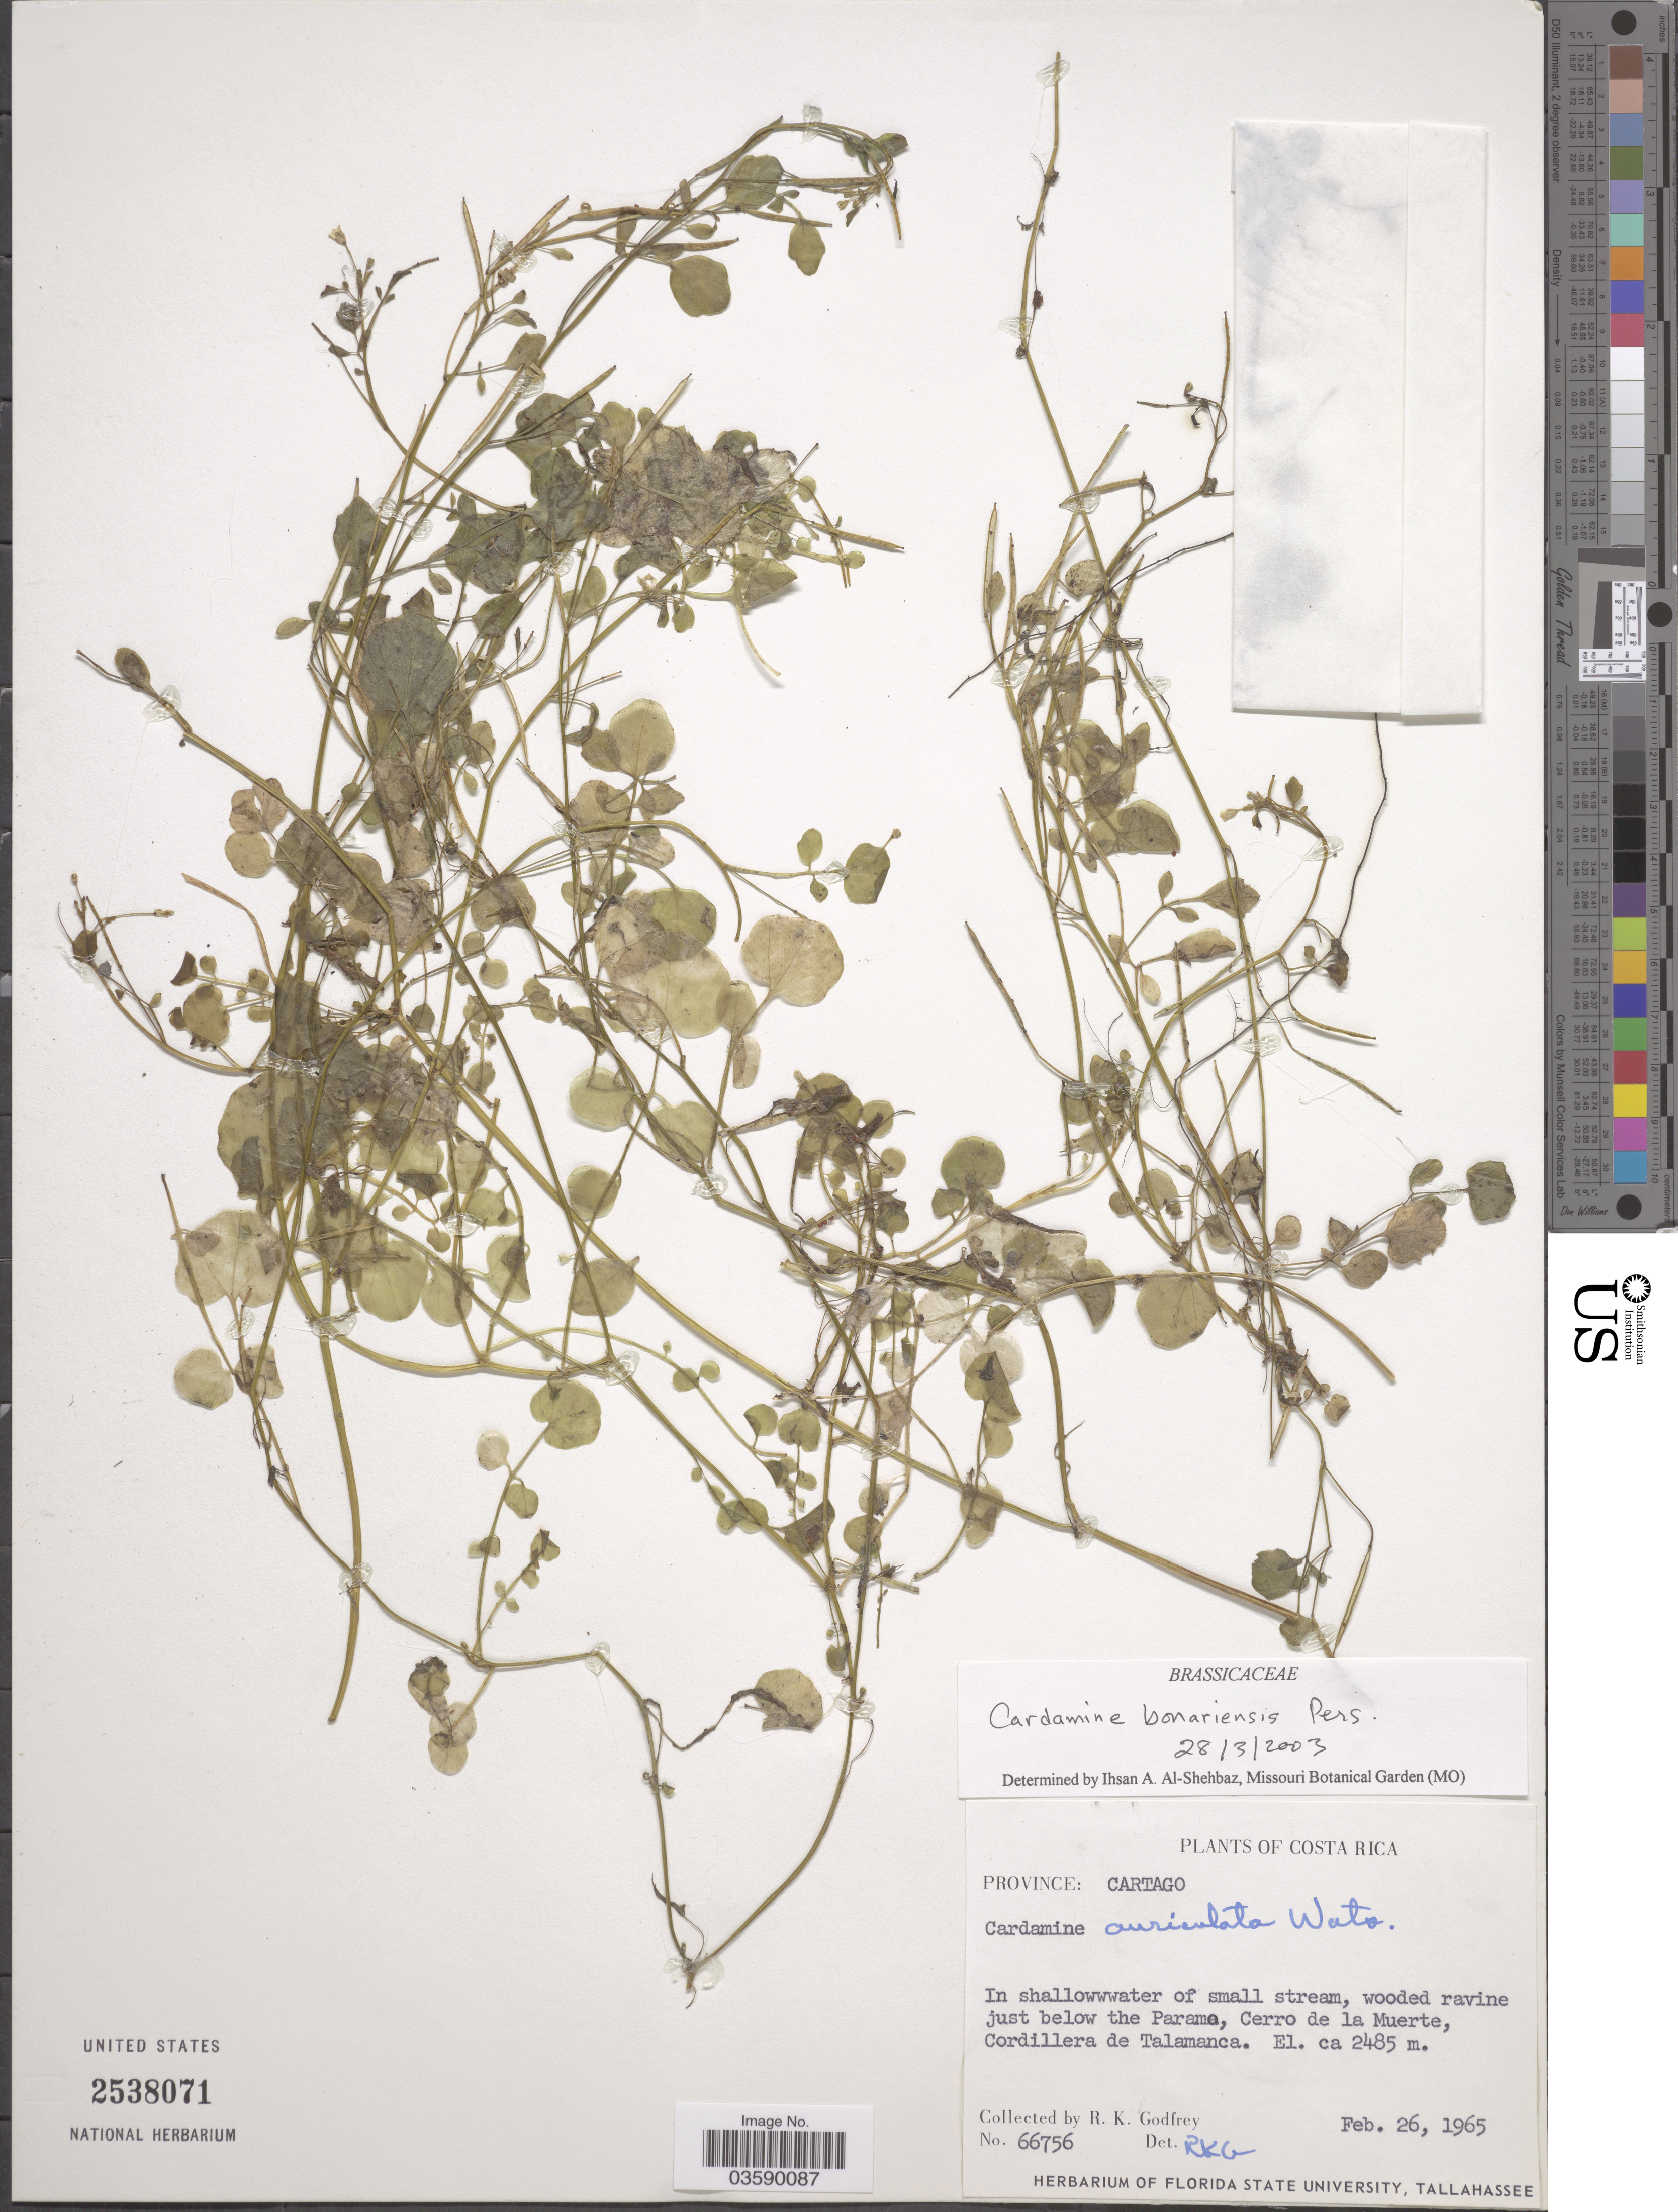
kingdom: Plantae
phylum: Tracheophyta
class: Magnoliopsida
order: Brassicales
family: Brassicaceae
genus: Cardamine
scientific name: Cardamine bonariensis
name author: Pers.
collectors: R. K. Godfrey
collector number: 66756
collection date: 1965-02-26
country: Costa Rica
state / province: Cartago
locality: Just below the Paramo, Cerro de la Muerte, Cordillera de Talamanca.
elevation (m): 2485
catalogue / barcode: US 2538071